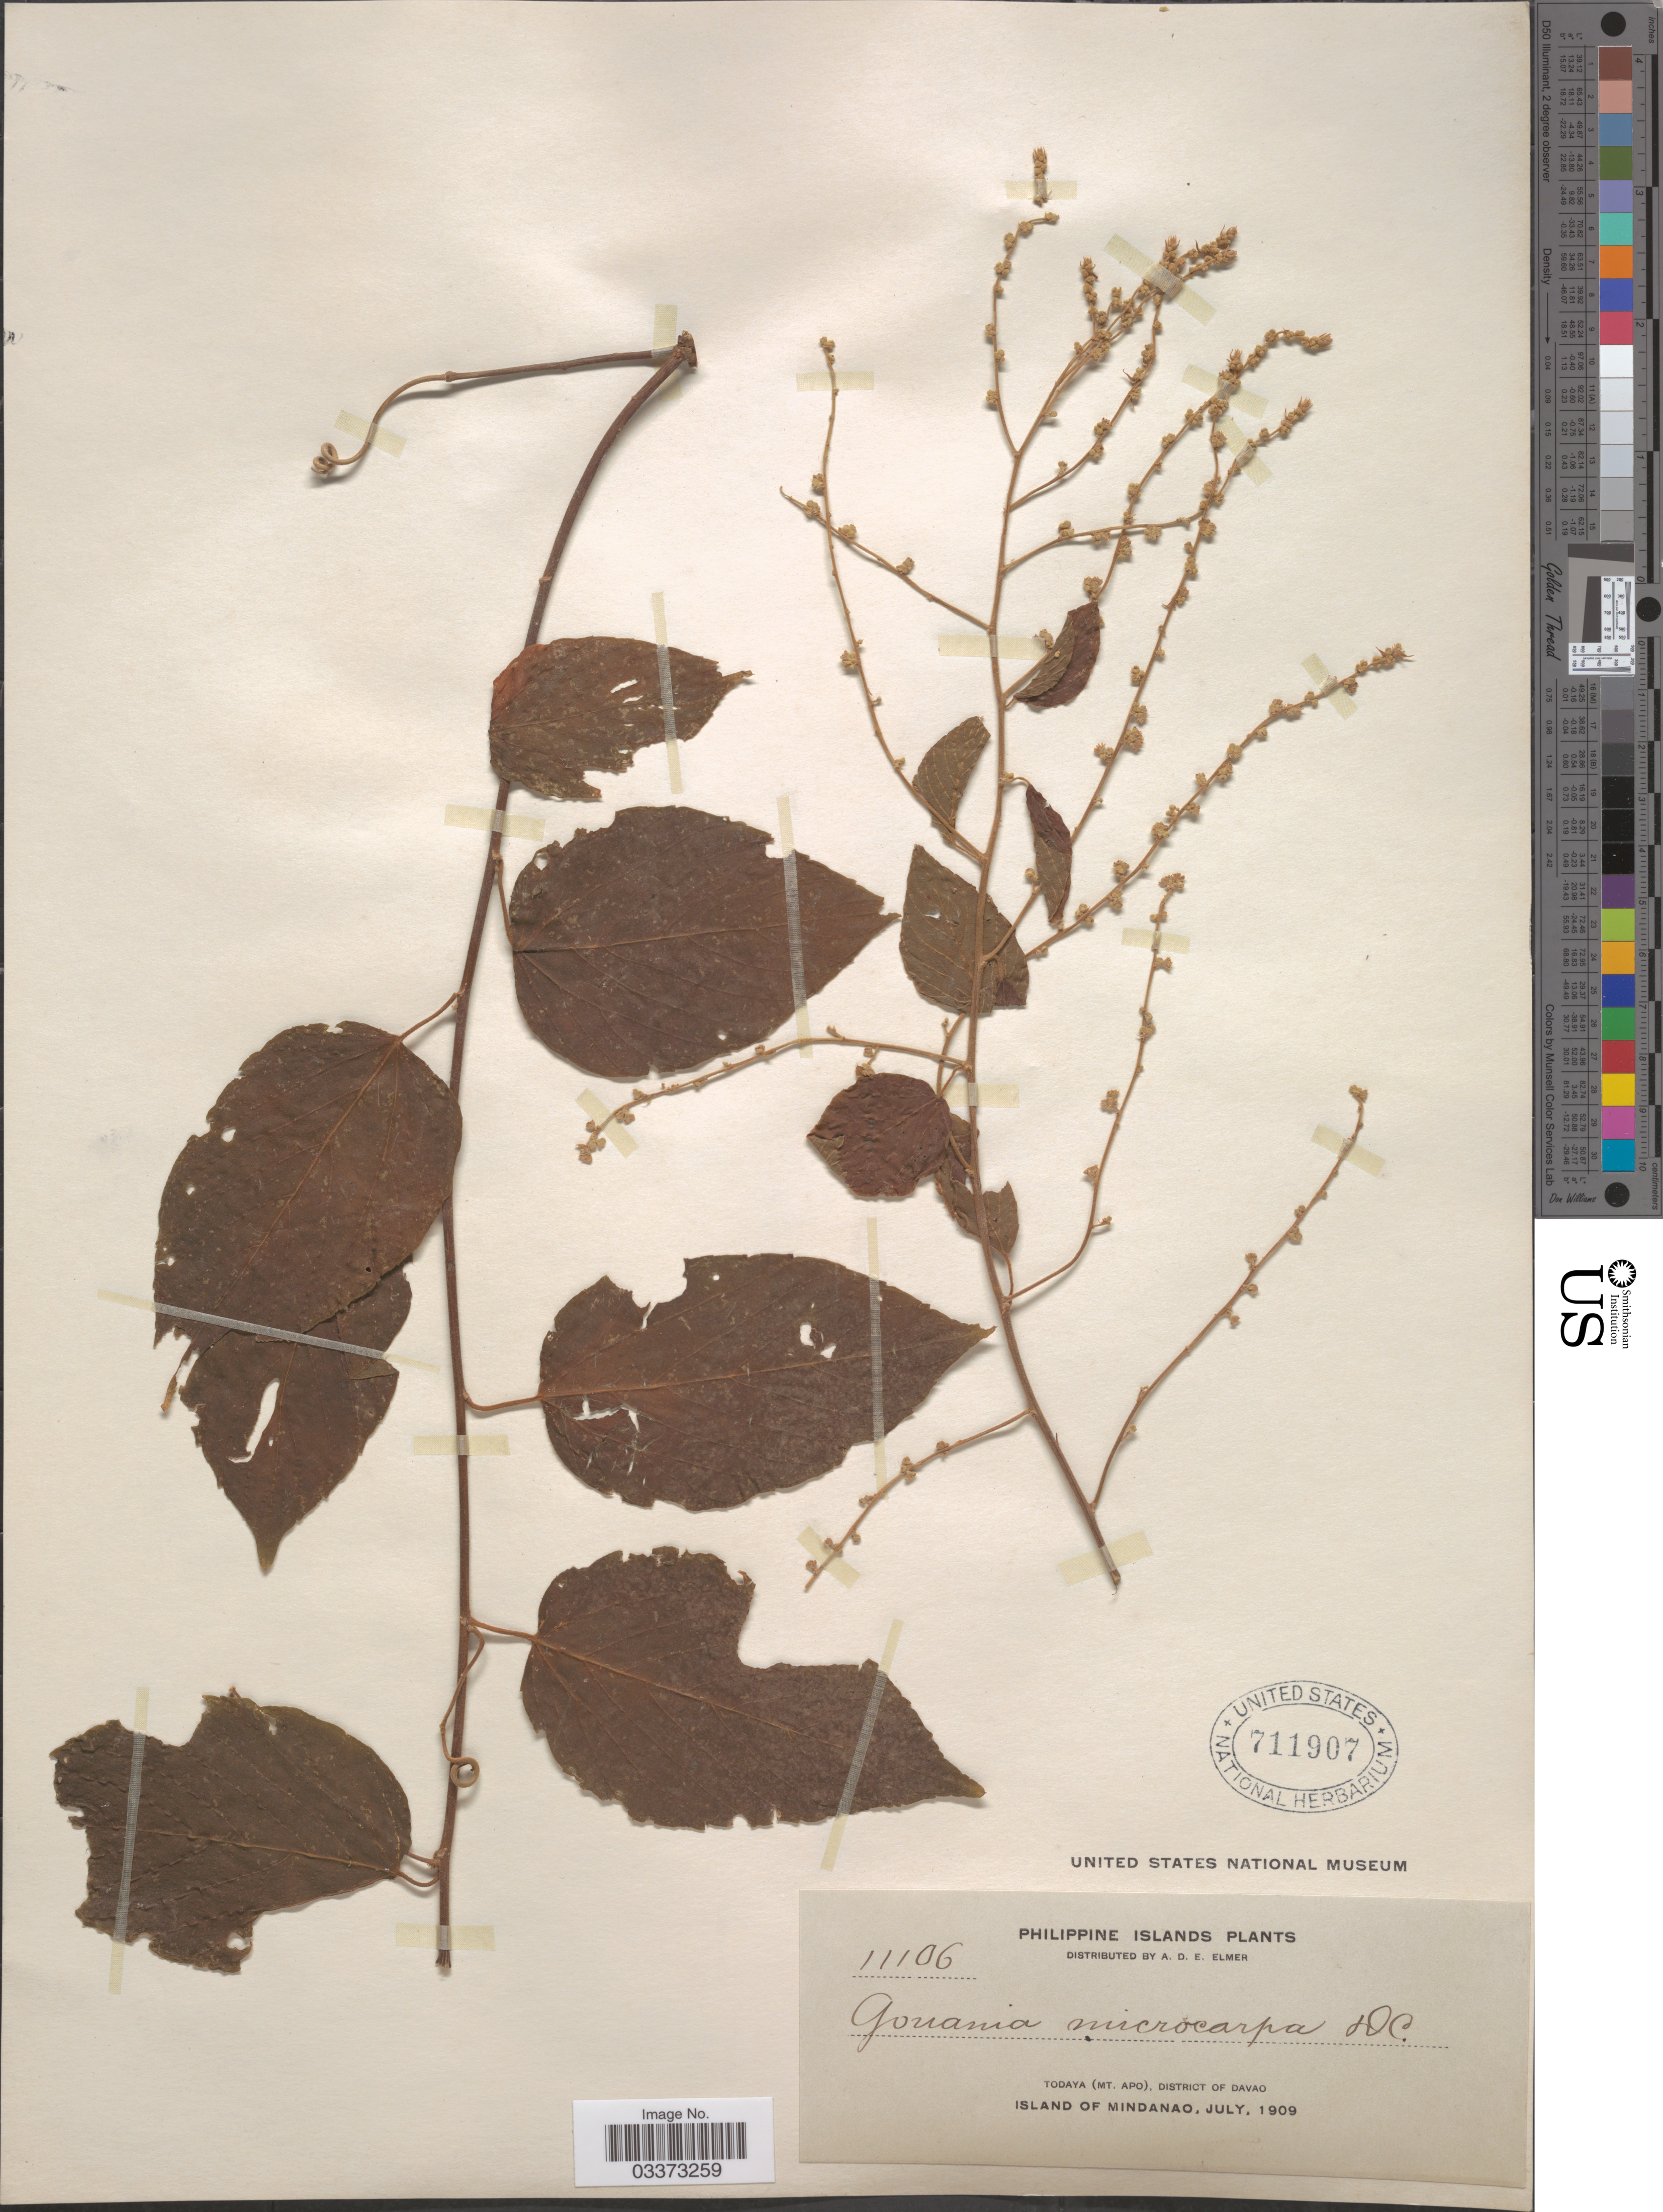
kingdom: Plantae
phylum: Tracheophyta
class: Magnoliopsida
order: Rosales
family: Rhamnaceae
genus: Gouania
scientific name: Gouania microcarpa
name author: DC.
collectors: A. D. E. Elmer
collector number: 11106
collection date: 1909-07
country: Philippines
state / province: Davao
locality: Todaya (Mt. Apo), District of Davao. Island of Mindanao.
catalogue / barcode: US 711907